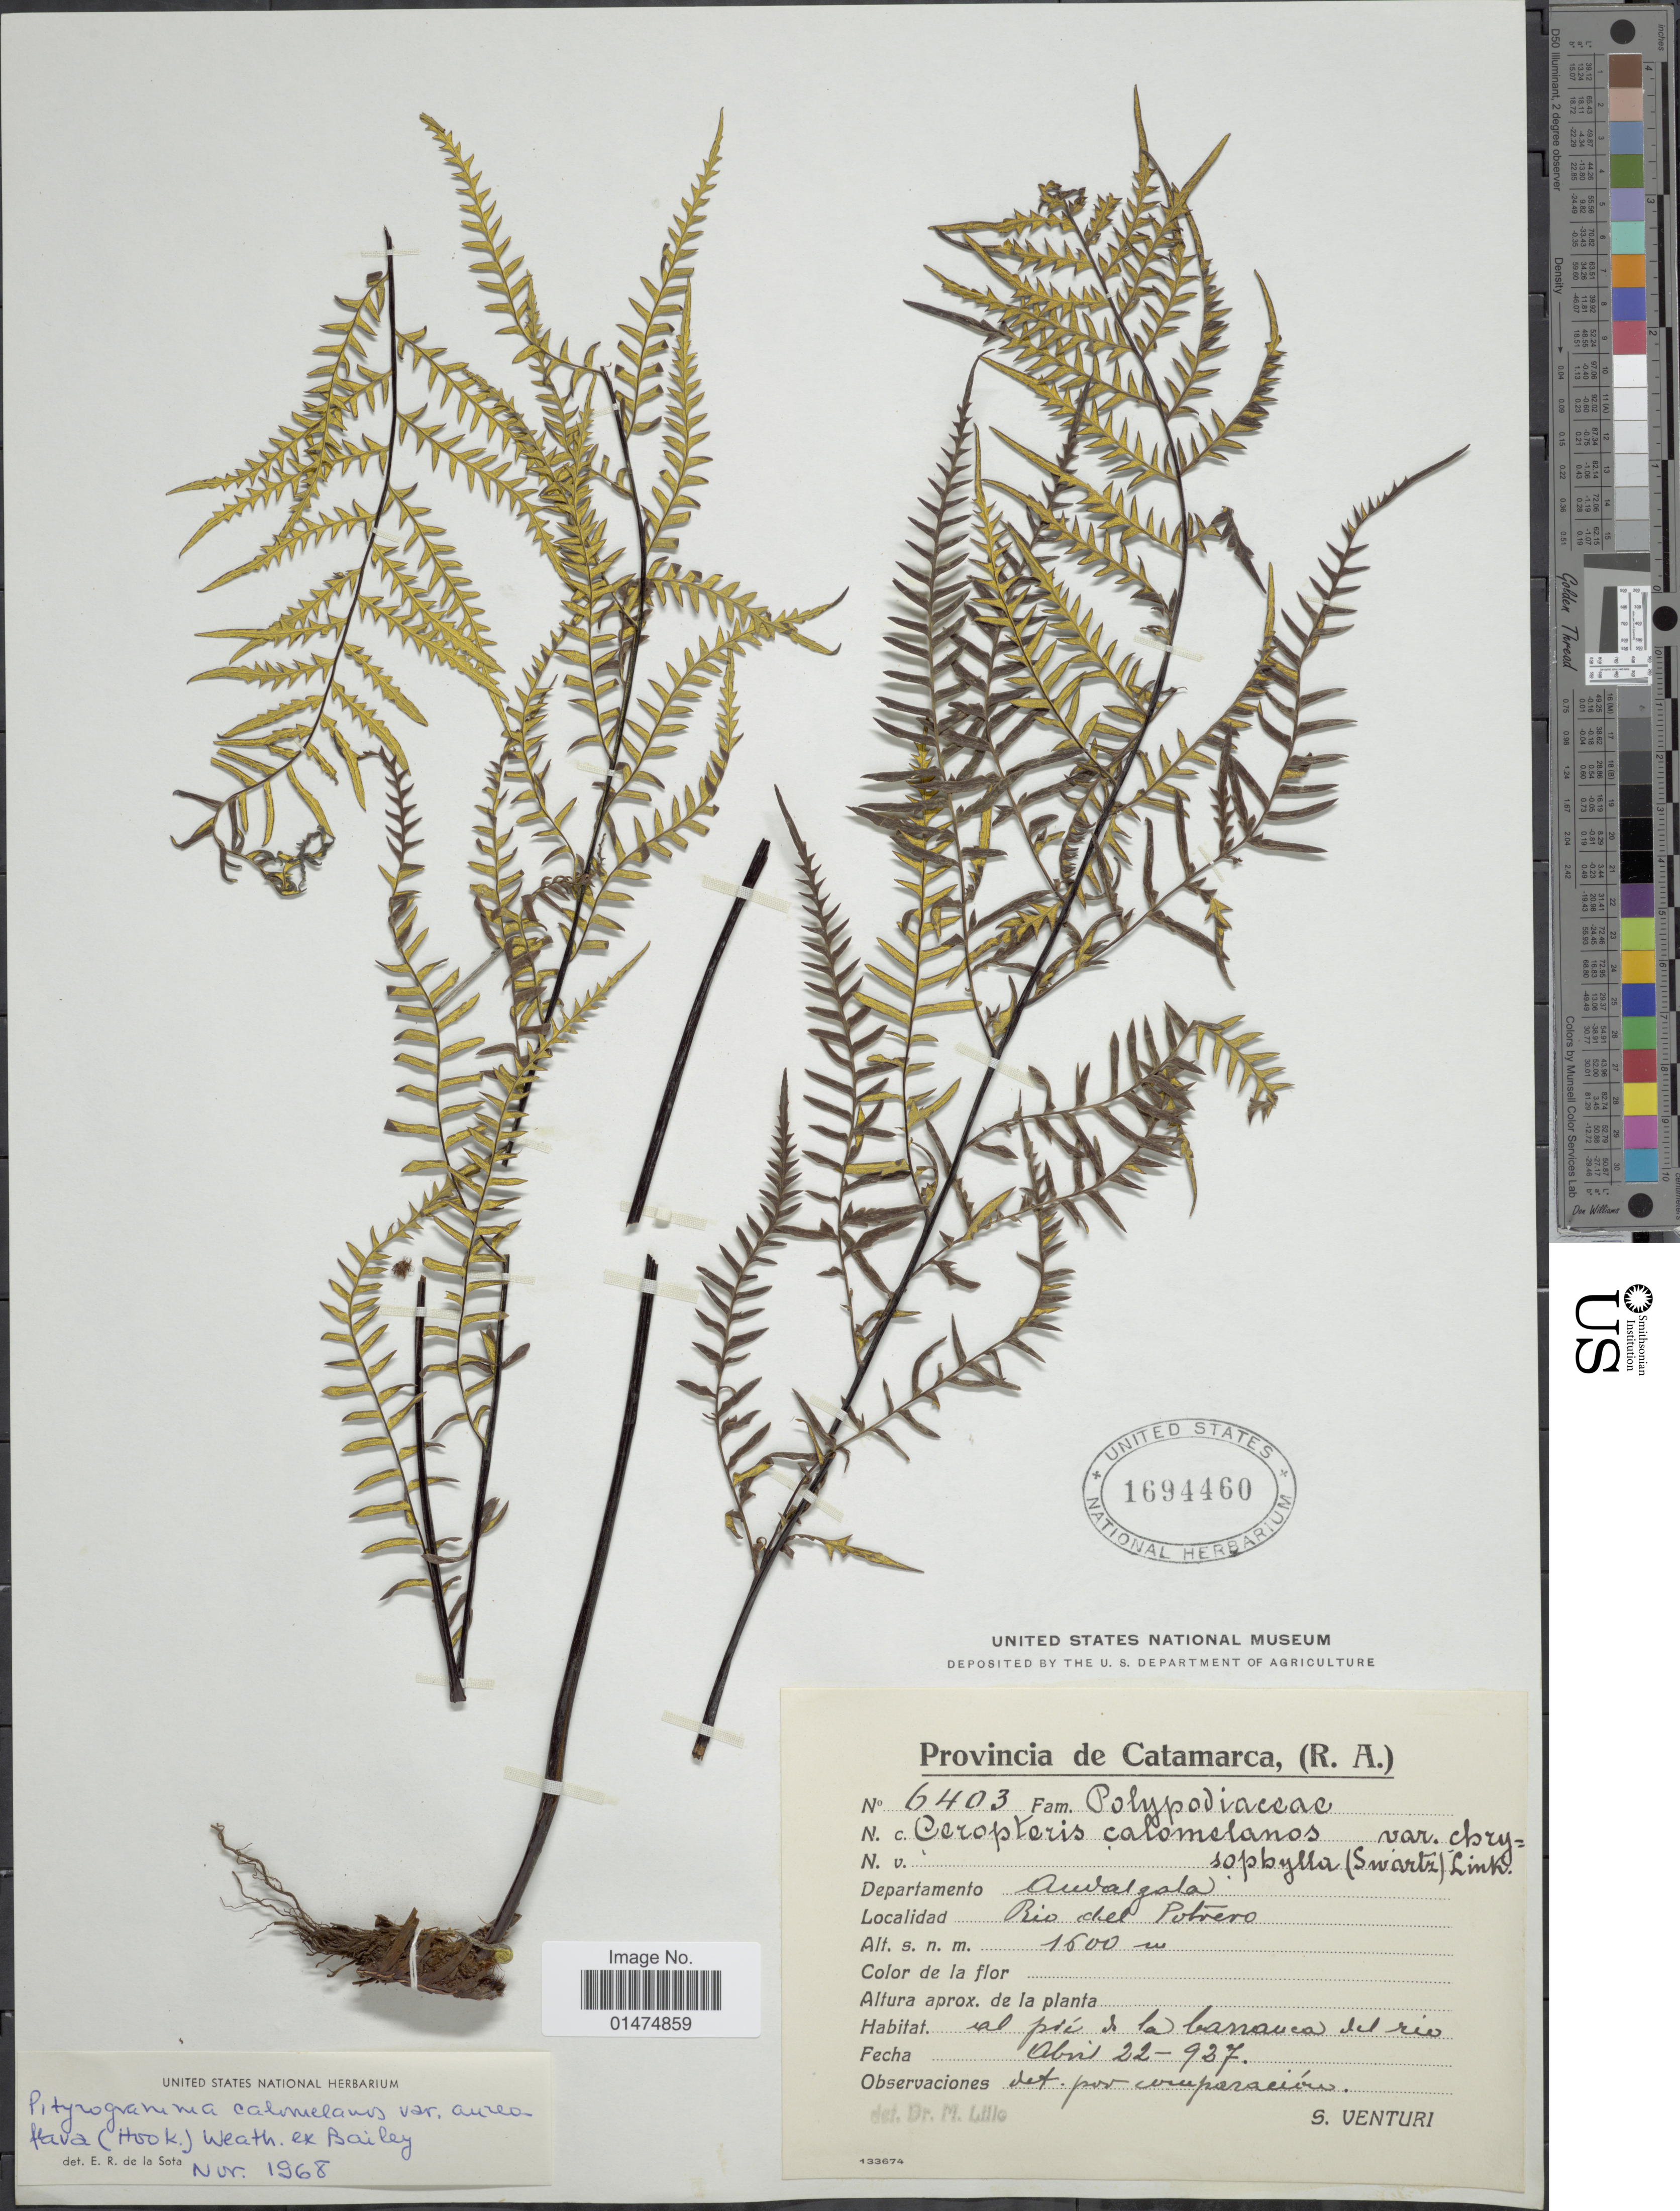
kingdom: Plantae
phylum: Tracheophyta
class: Polypodiopsida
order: Polypodiales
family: Pteridaceae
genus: Pityrogramma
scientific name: Pityrogramma calomelanos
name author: (L.) Link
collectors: S. Venturi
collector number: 6403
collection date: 1937-10-22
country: Argentina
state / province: Catamarca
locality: Auvalgala, Rio del Polvero.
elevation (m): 1500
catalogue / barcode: US 1694460